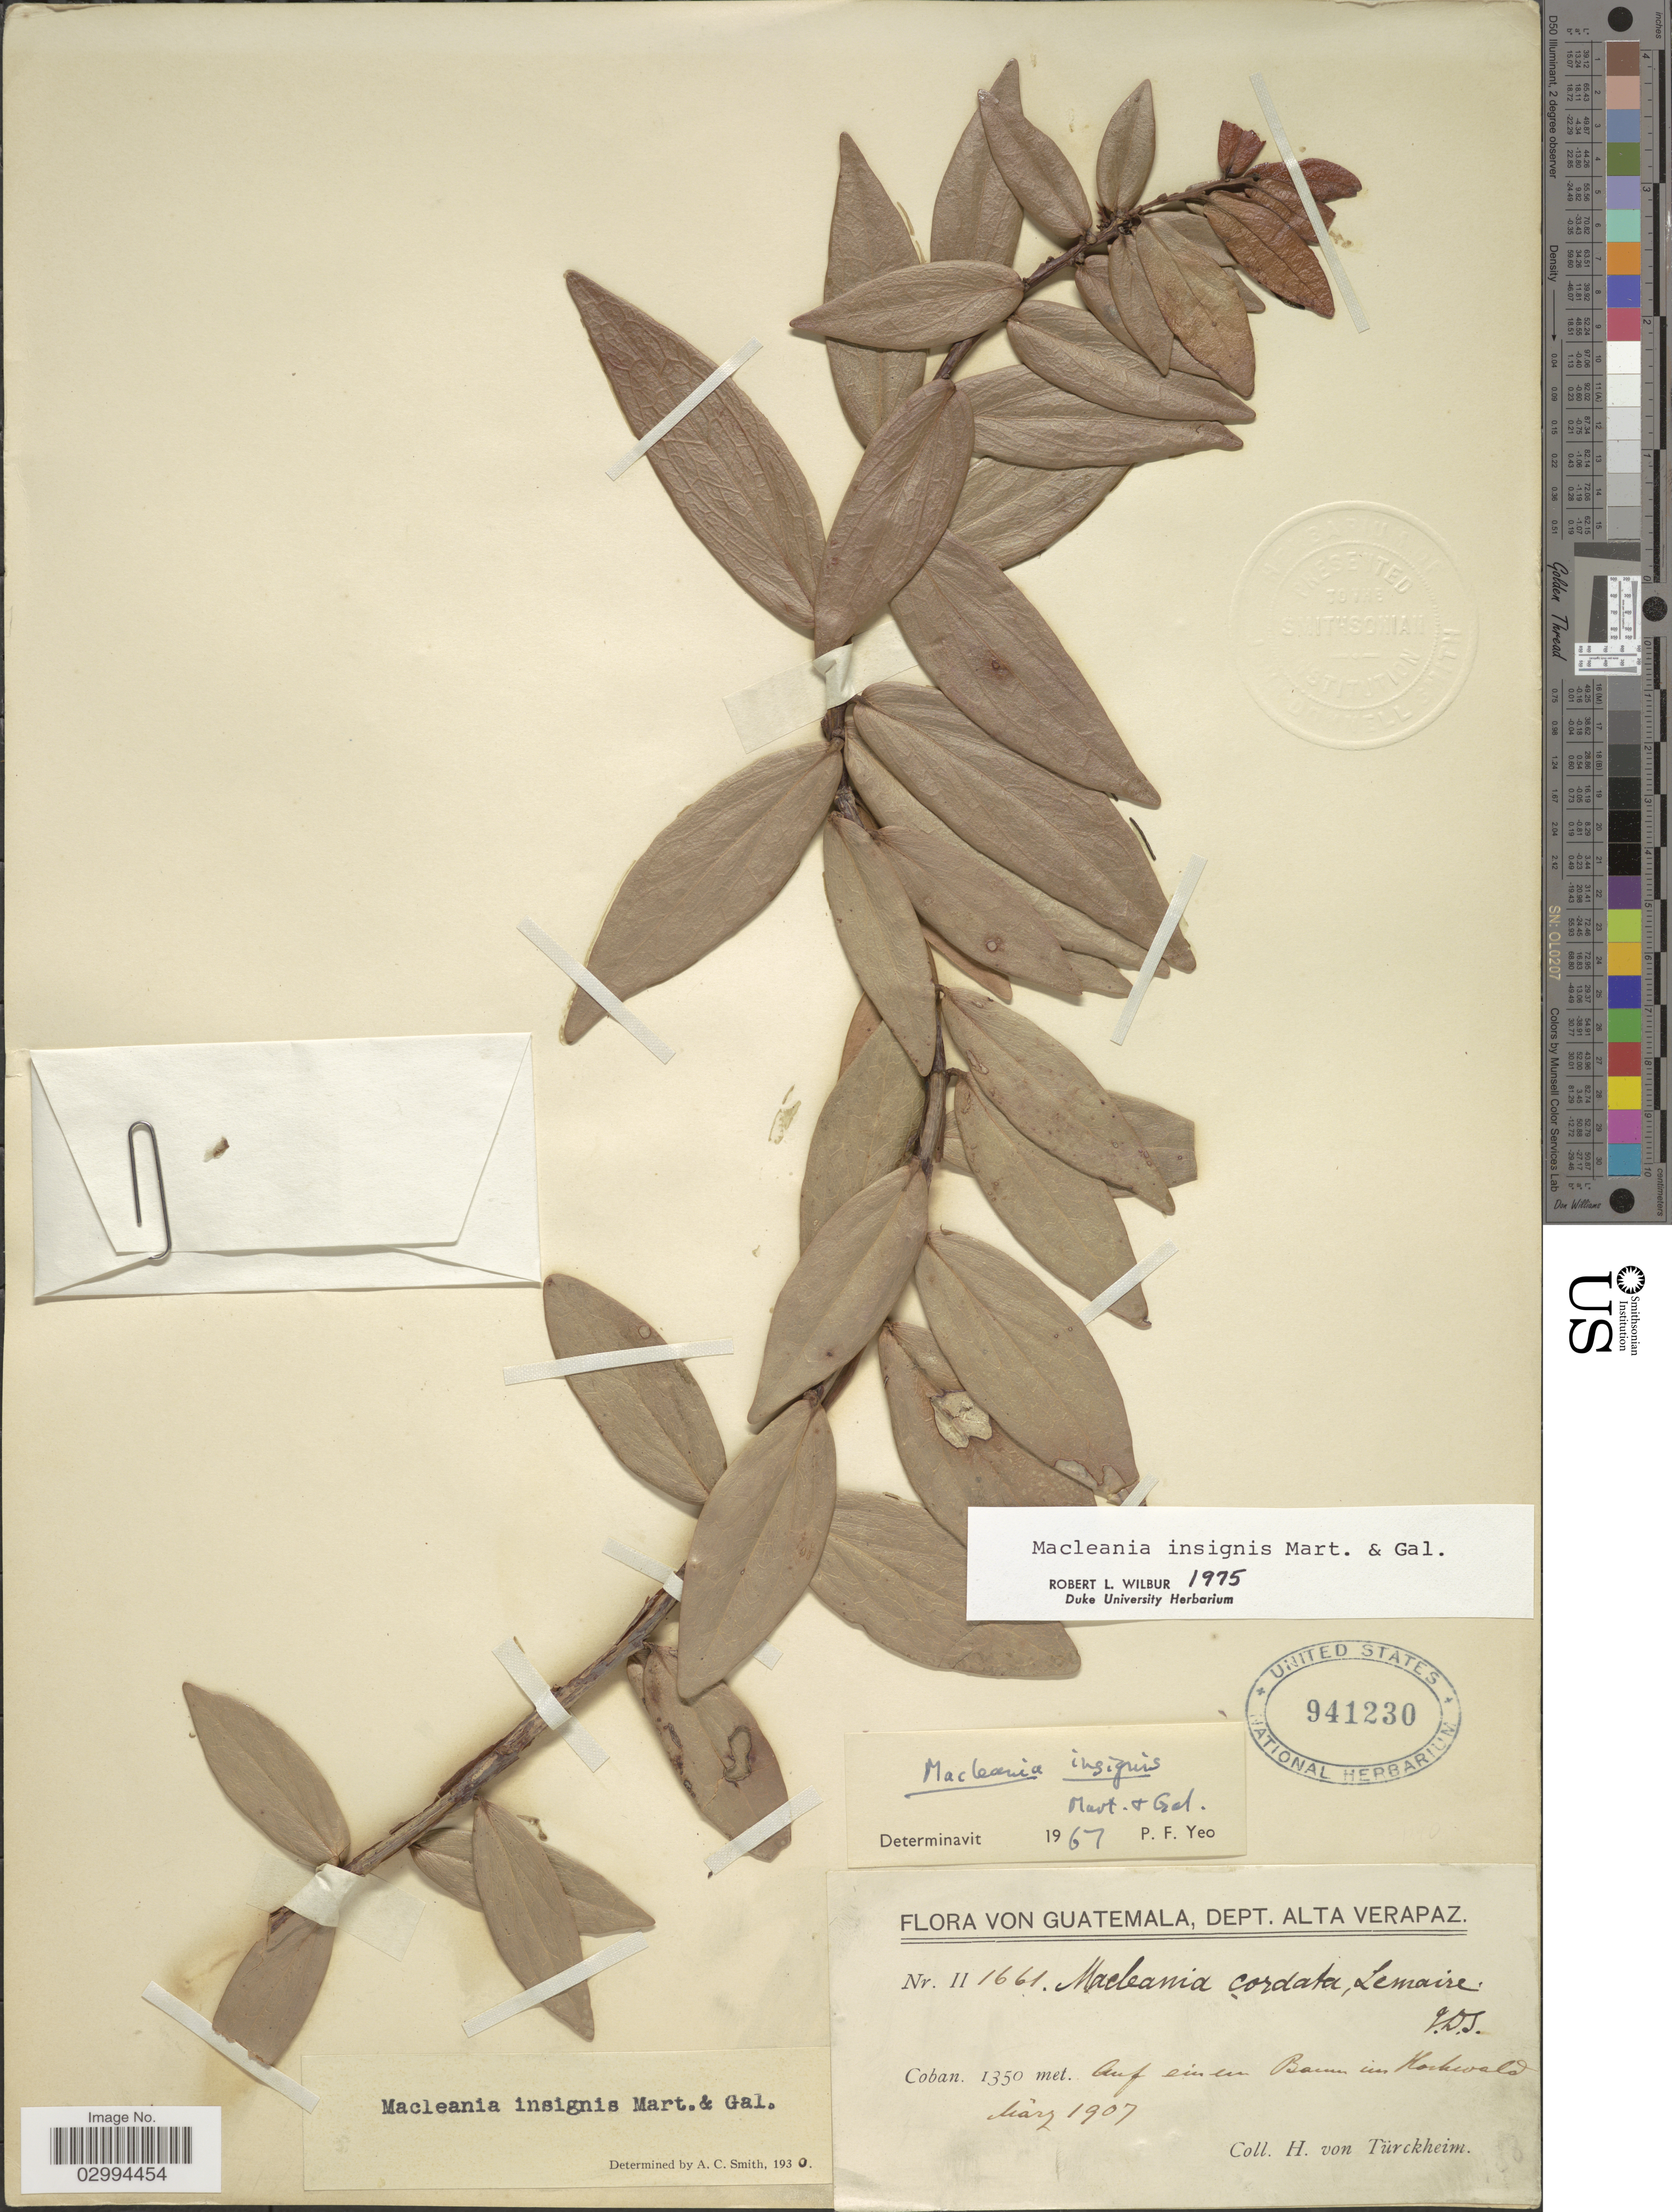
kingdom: Plantae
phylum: Tracheophyta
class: Magnoliopsida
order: Ericales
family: Ericaceae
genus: Macleania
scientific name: Macleania insignis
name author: M. Martens & Galeotti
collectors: H. von Türckheim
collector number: II1661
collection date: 1907-03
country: Guatemala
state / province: Alta Verapaz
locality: Dept. Alta Verapaz. Coban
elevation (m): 1350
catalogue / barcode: US 941230